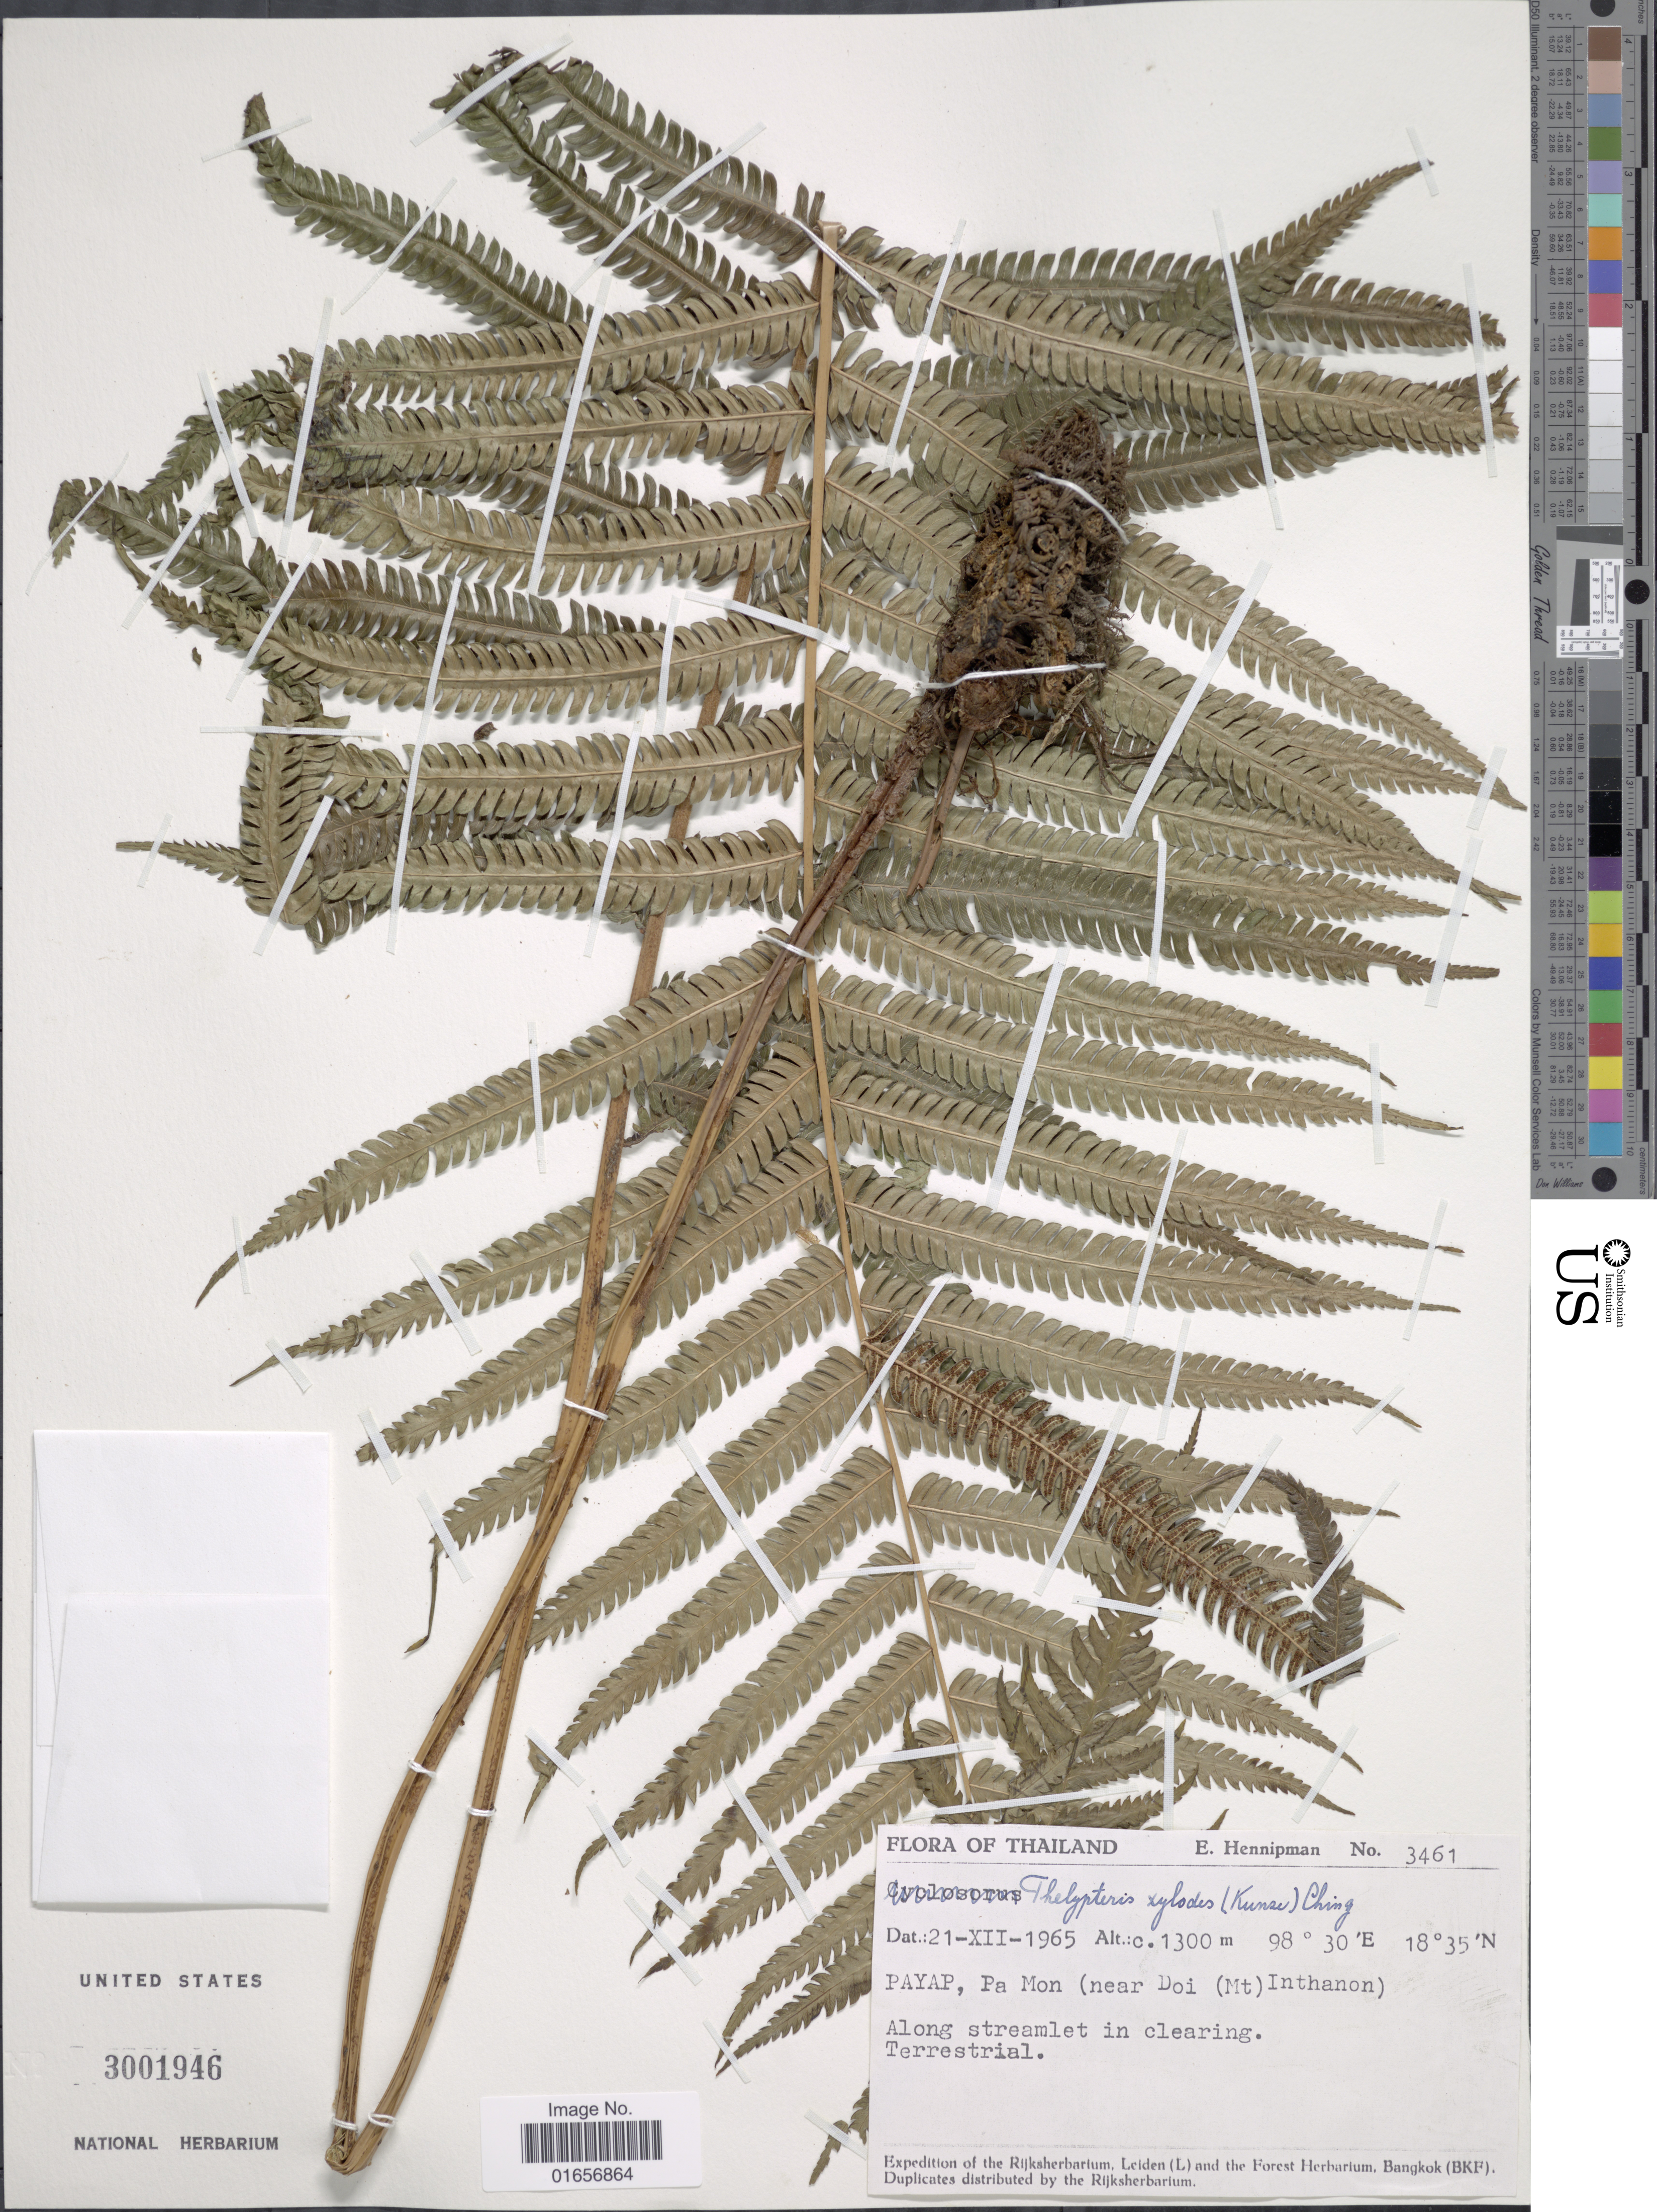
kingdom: Plantae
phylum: Tracheophyta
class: Polypodiopsida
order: Polypodiales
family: Thelypteridaceae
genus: Pseudocyclosorus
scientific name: Pseudocyclosorus tylodes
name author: (Kunze) Ching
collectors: E. Hennipman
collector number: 3461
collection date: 1965-12-21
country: Thailand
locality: Payap, Pa Mon (near Doi (Mt) Inthanon)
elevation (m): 130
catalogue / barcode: US 3001946